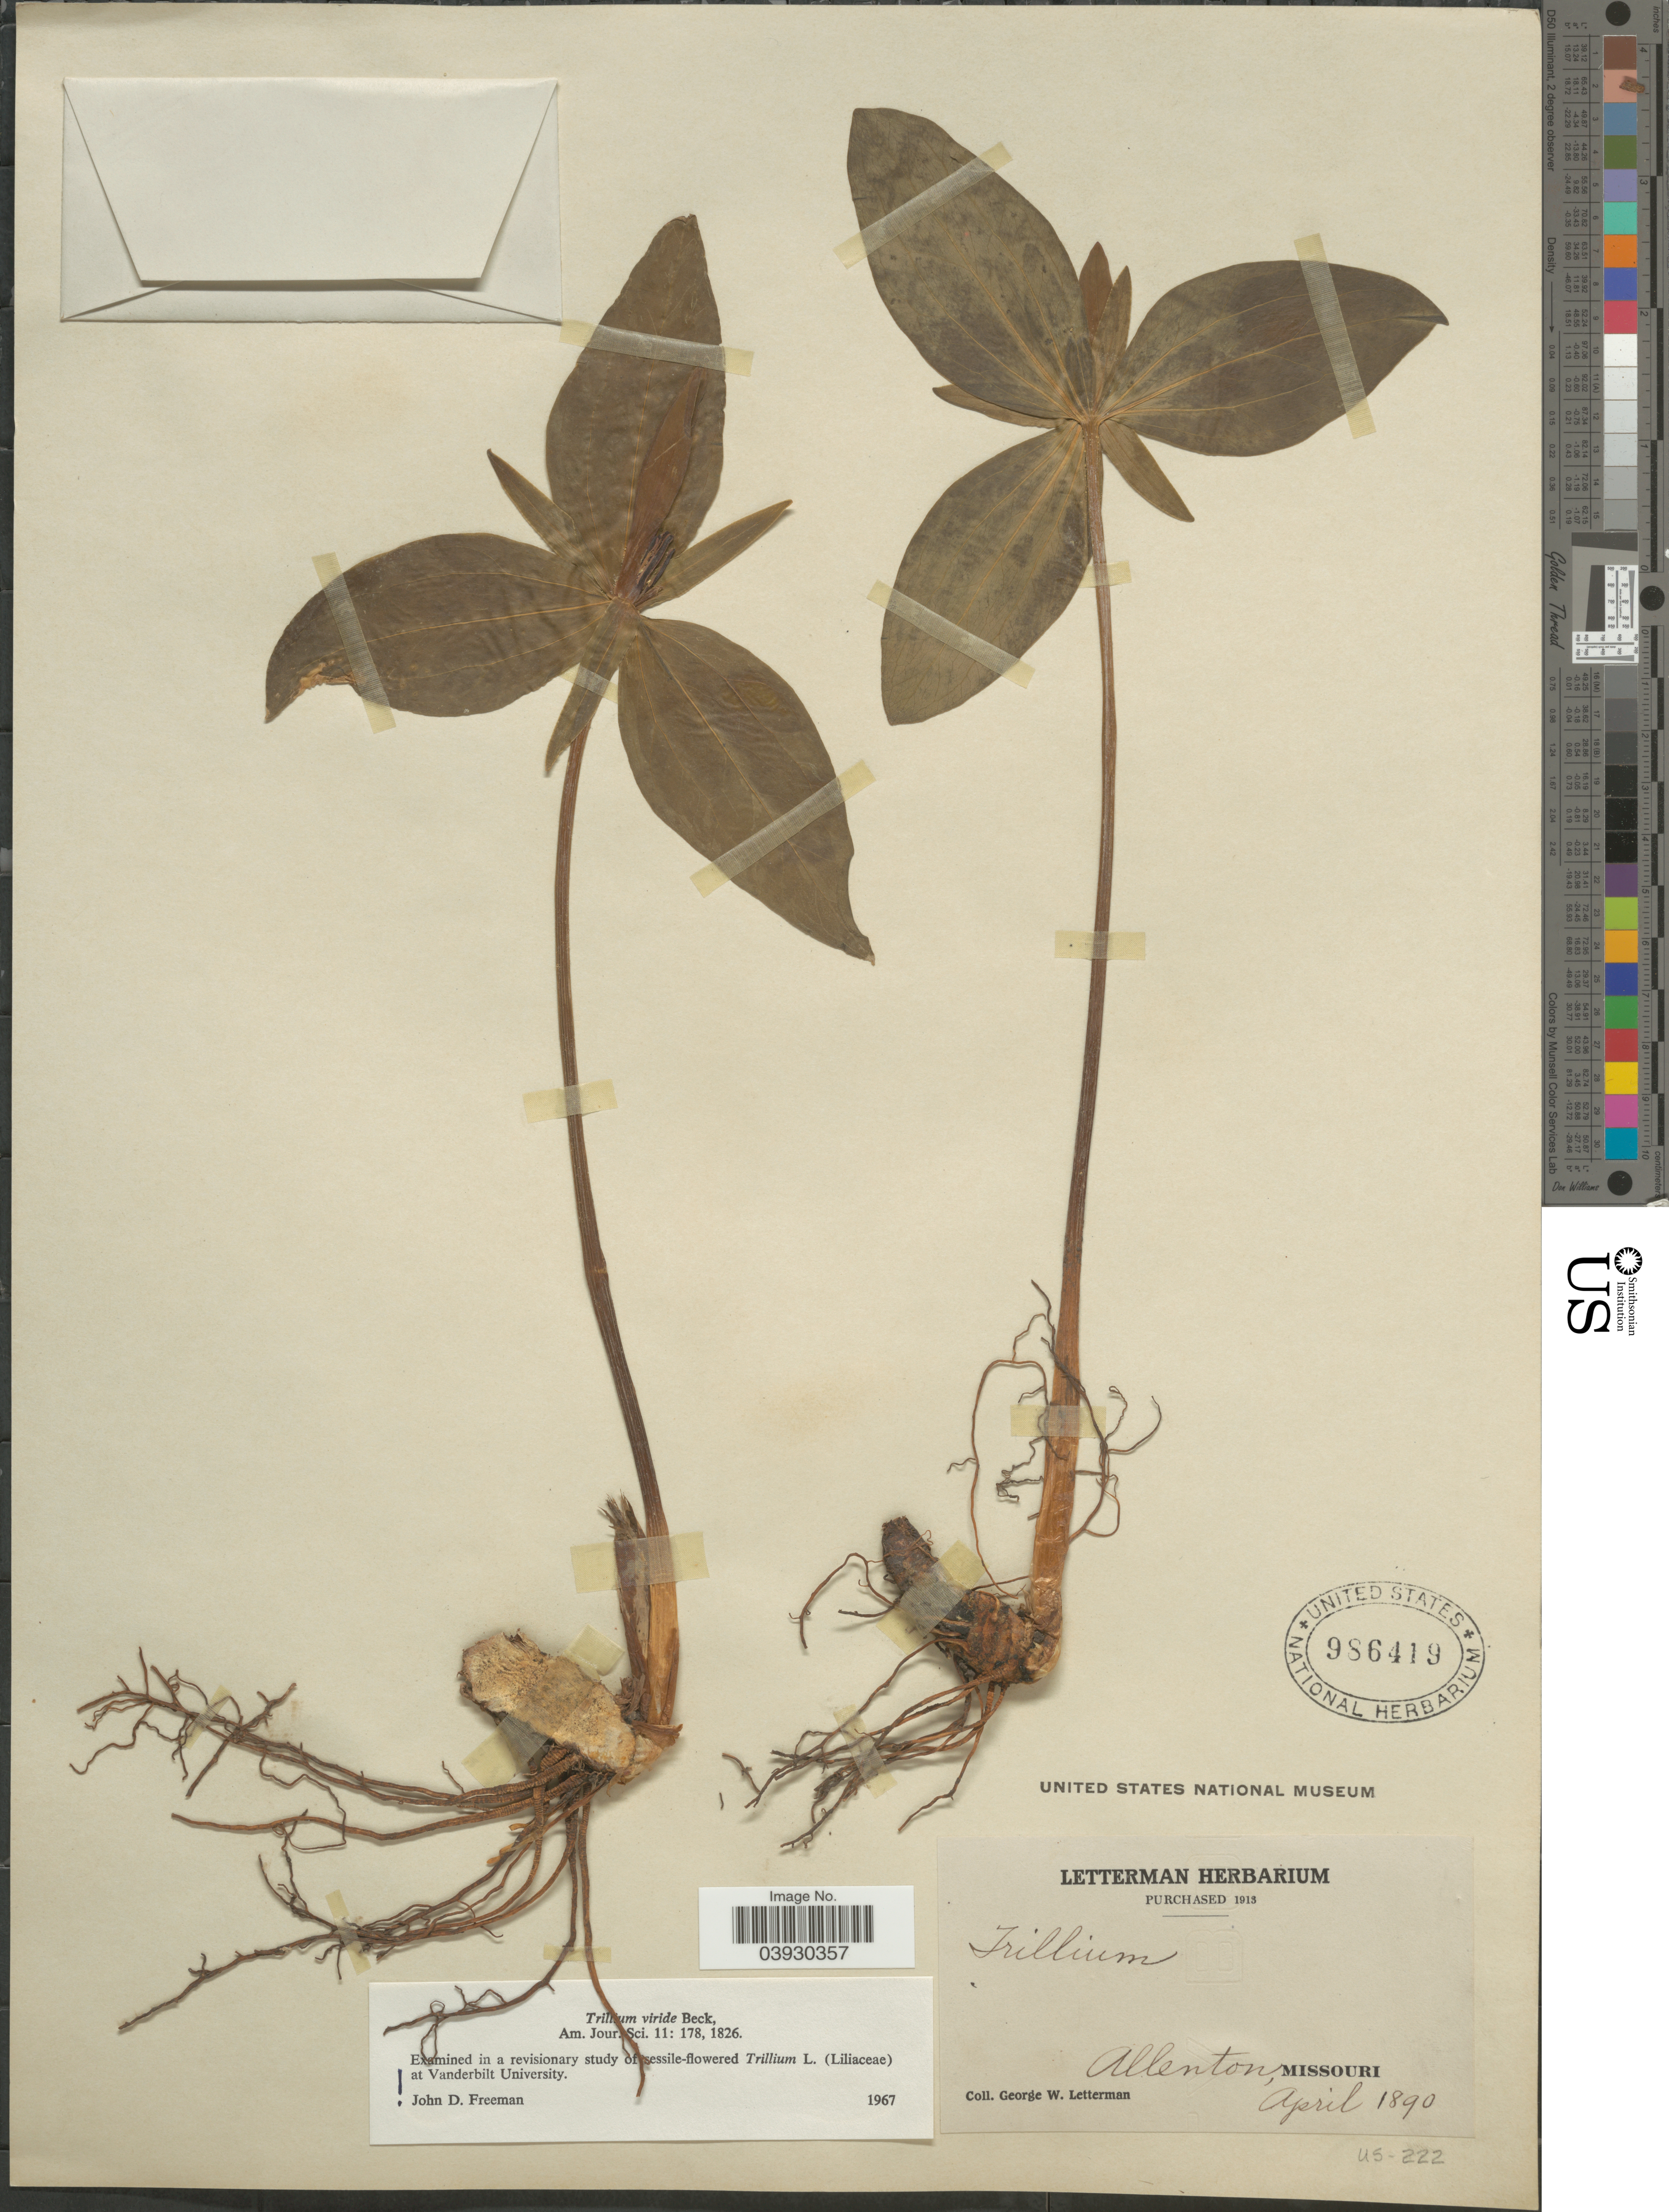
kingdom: Plantae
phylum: Tracheophyta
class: Liliopsida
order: Liliales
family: Melanthiaceae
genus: Trillium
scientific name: Trillium viride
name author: L.C. Beck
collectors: G. W. Letterman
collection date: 1890-04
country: United States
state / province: Missouri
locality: Allenton.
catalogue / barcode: US 986419